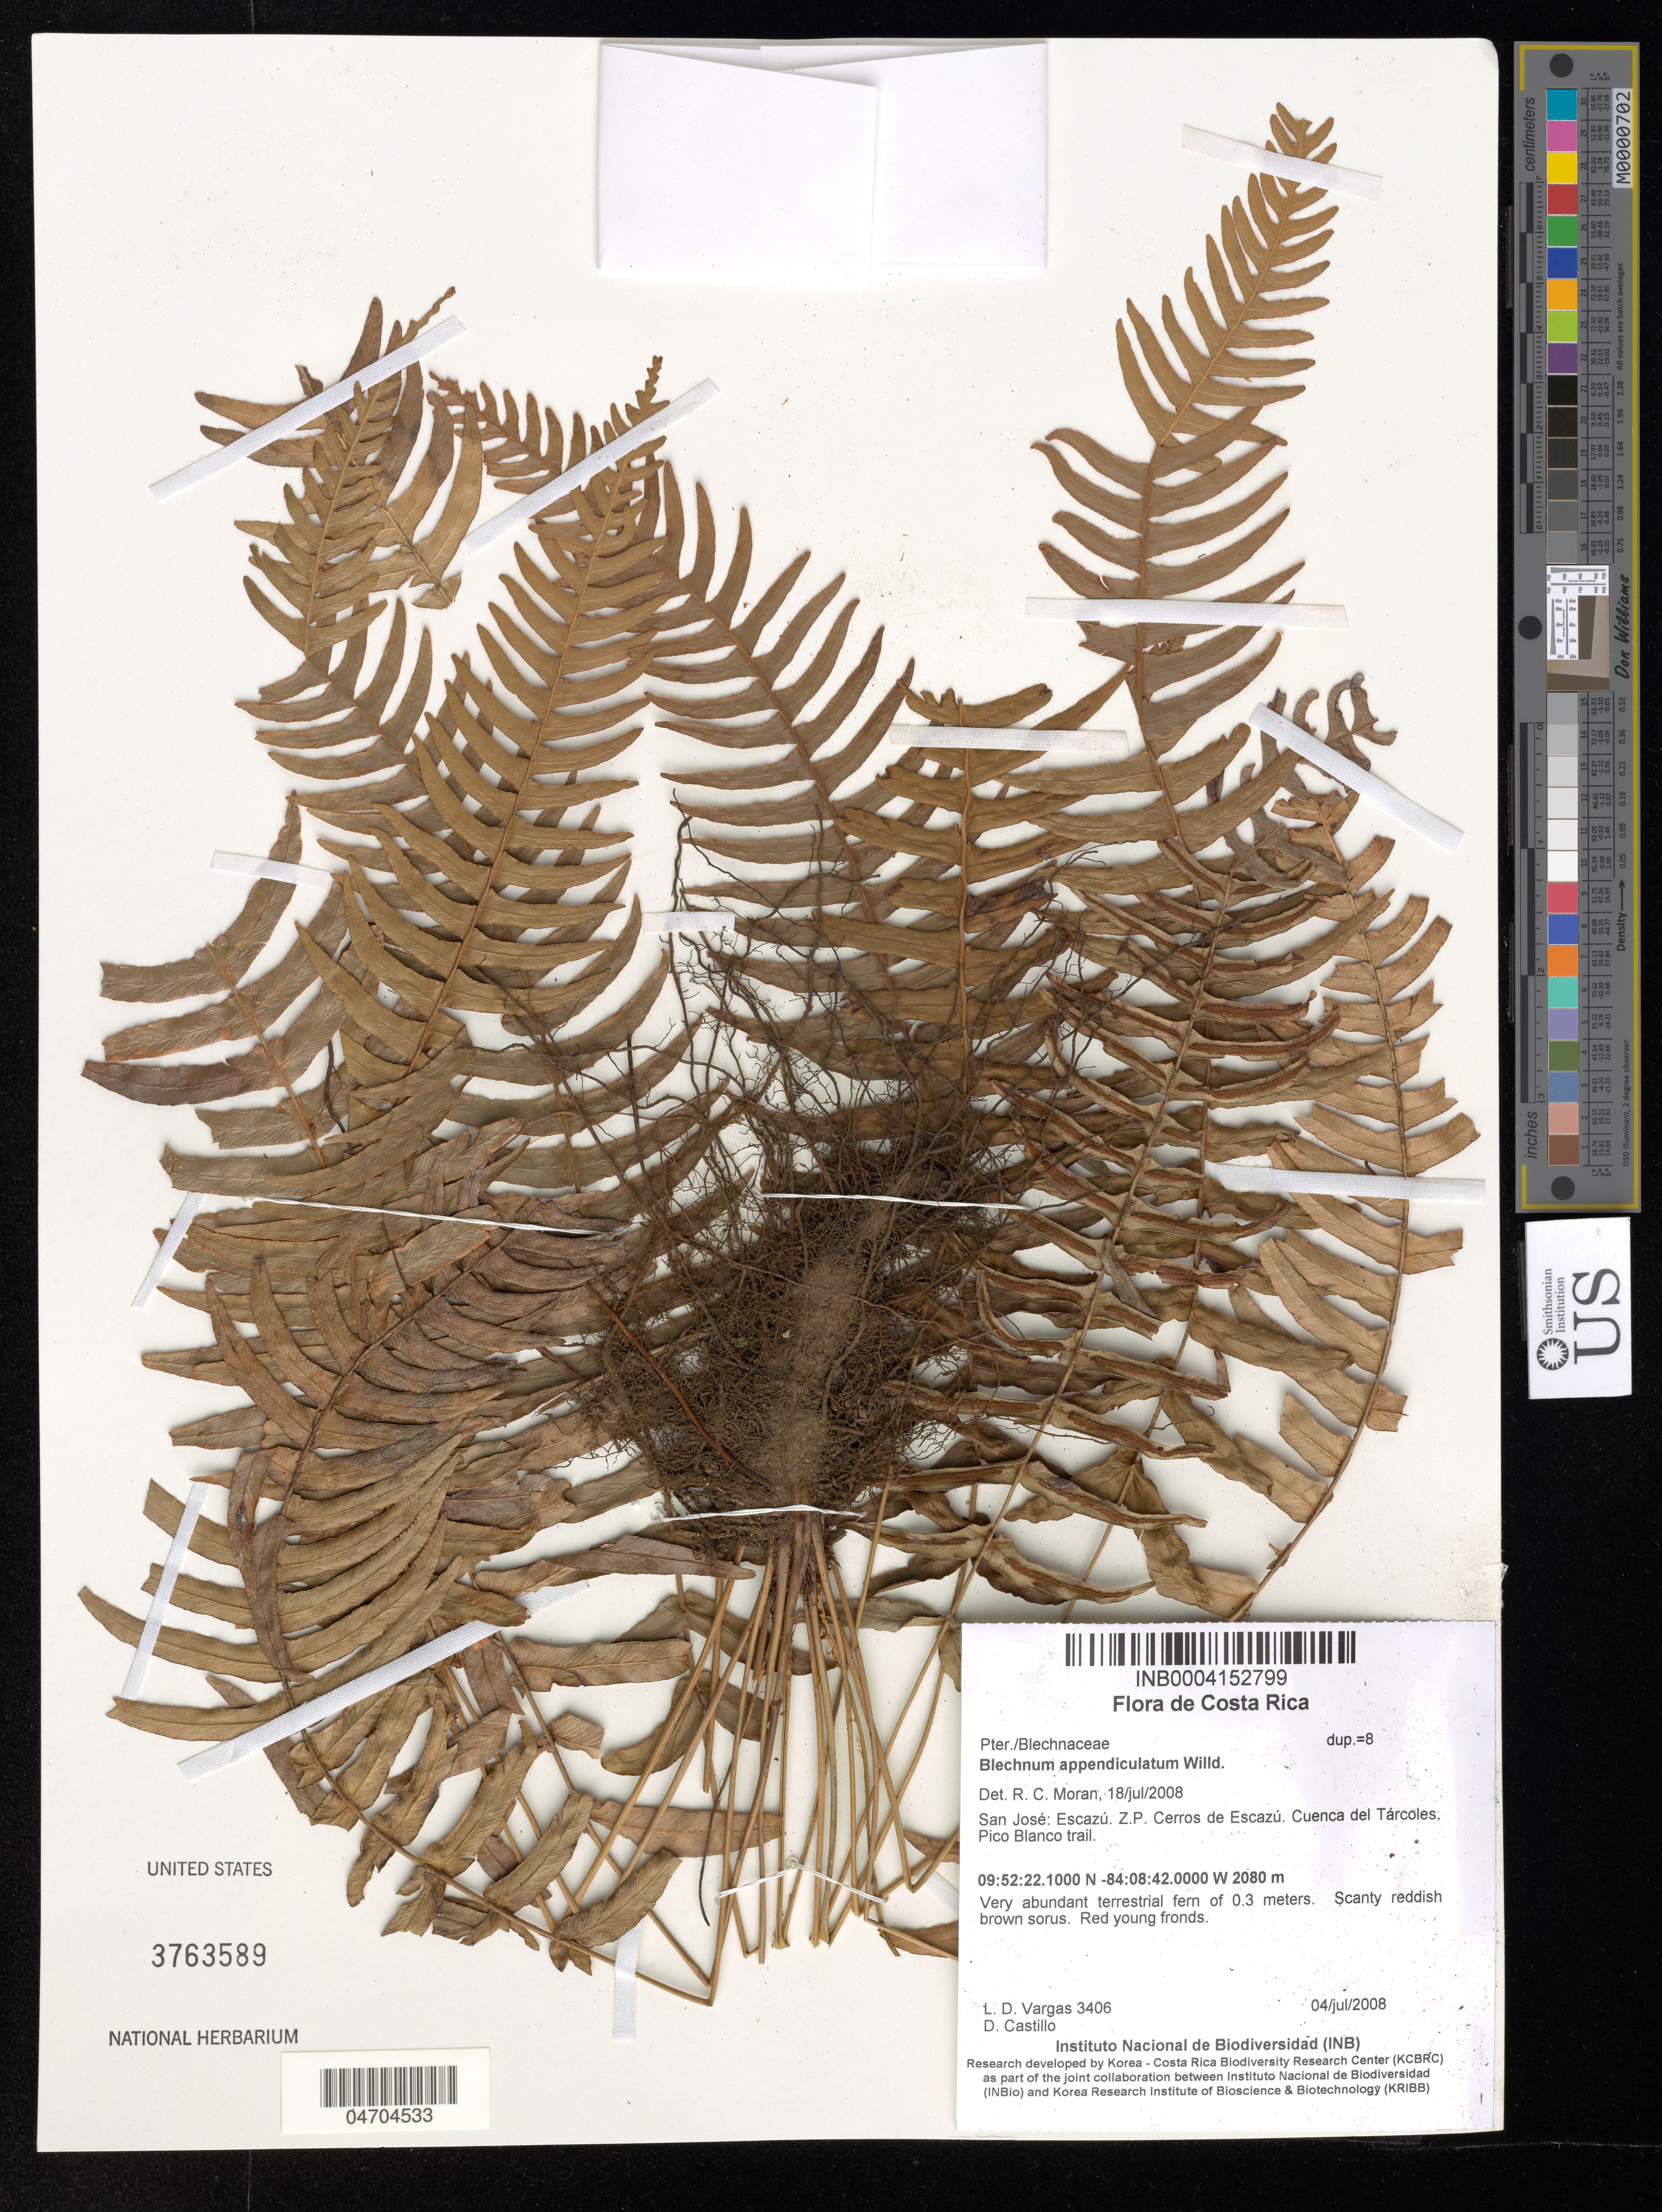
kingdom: Plantae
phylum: Tracheophyta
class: Polypodiopsida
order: Polypodiales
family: Blechnaceae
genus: Blechnum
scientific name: Blechnum appendiculatum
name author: Willd.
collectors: L. Vargas & D. Castillo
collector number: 3406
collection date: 2008-07-04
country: Costa Rica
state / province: San José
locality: Escazú. Z. P. Cerros de Escazú. Cuenca del Tárcoles. Pico Blanco Trail.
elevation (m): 2080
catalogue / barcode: US 3763589